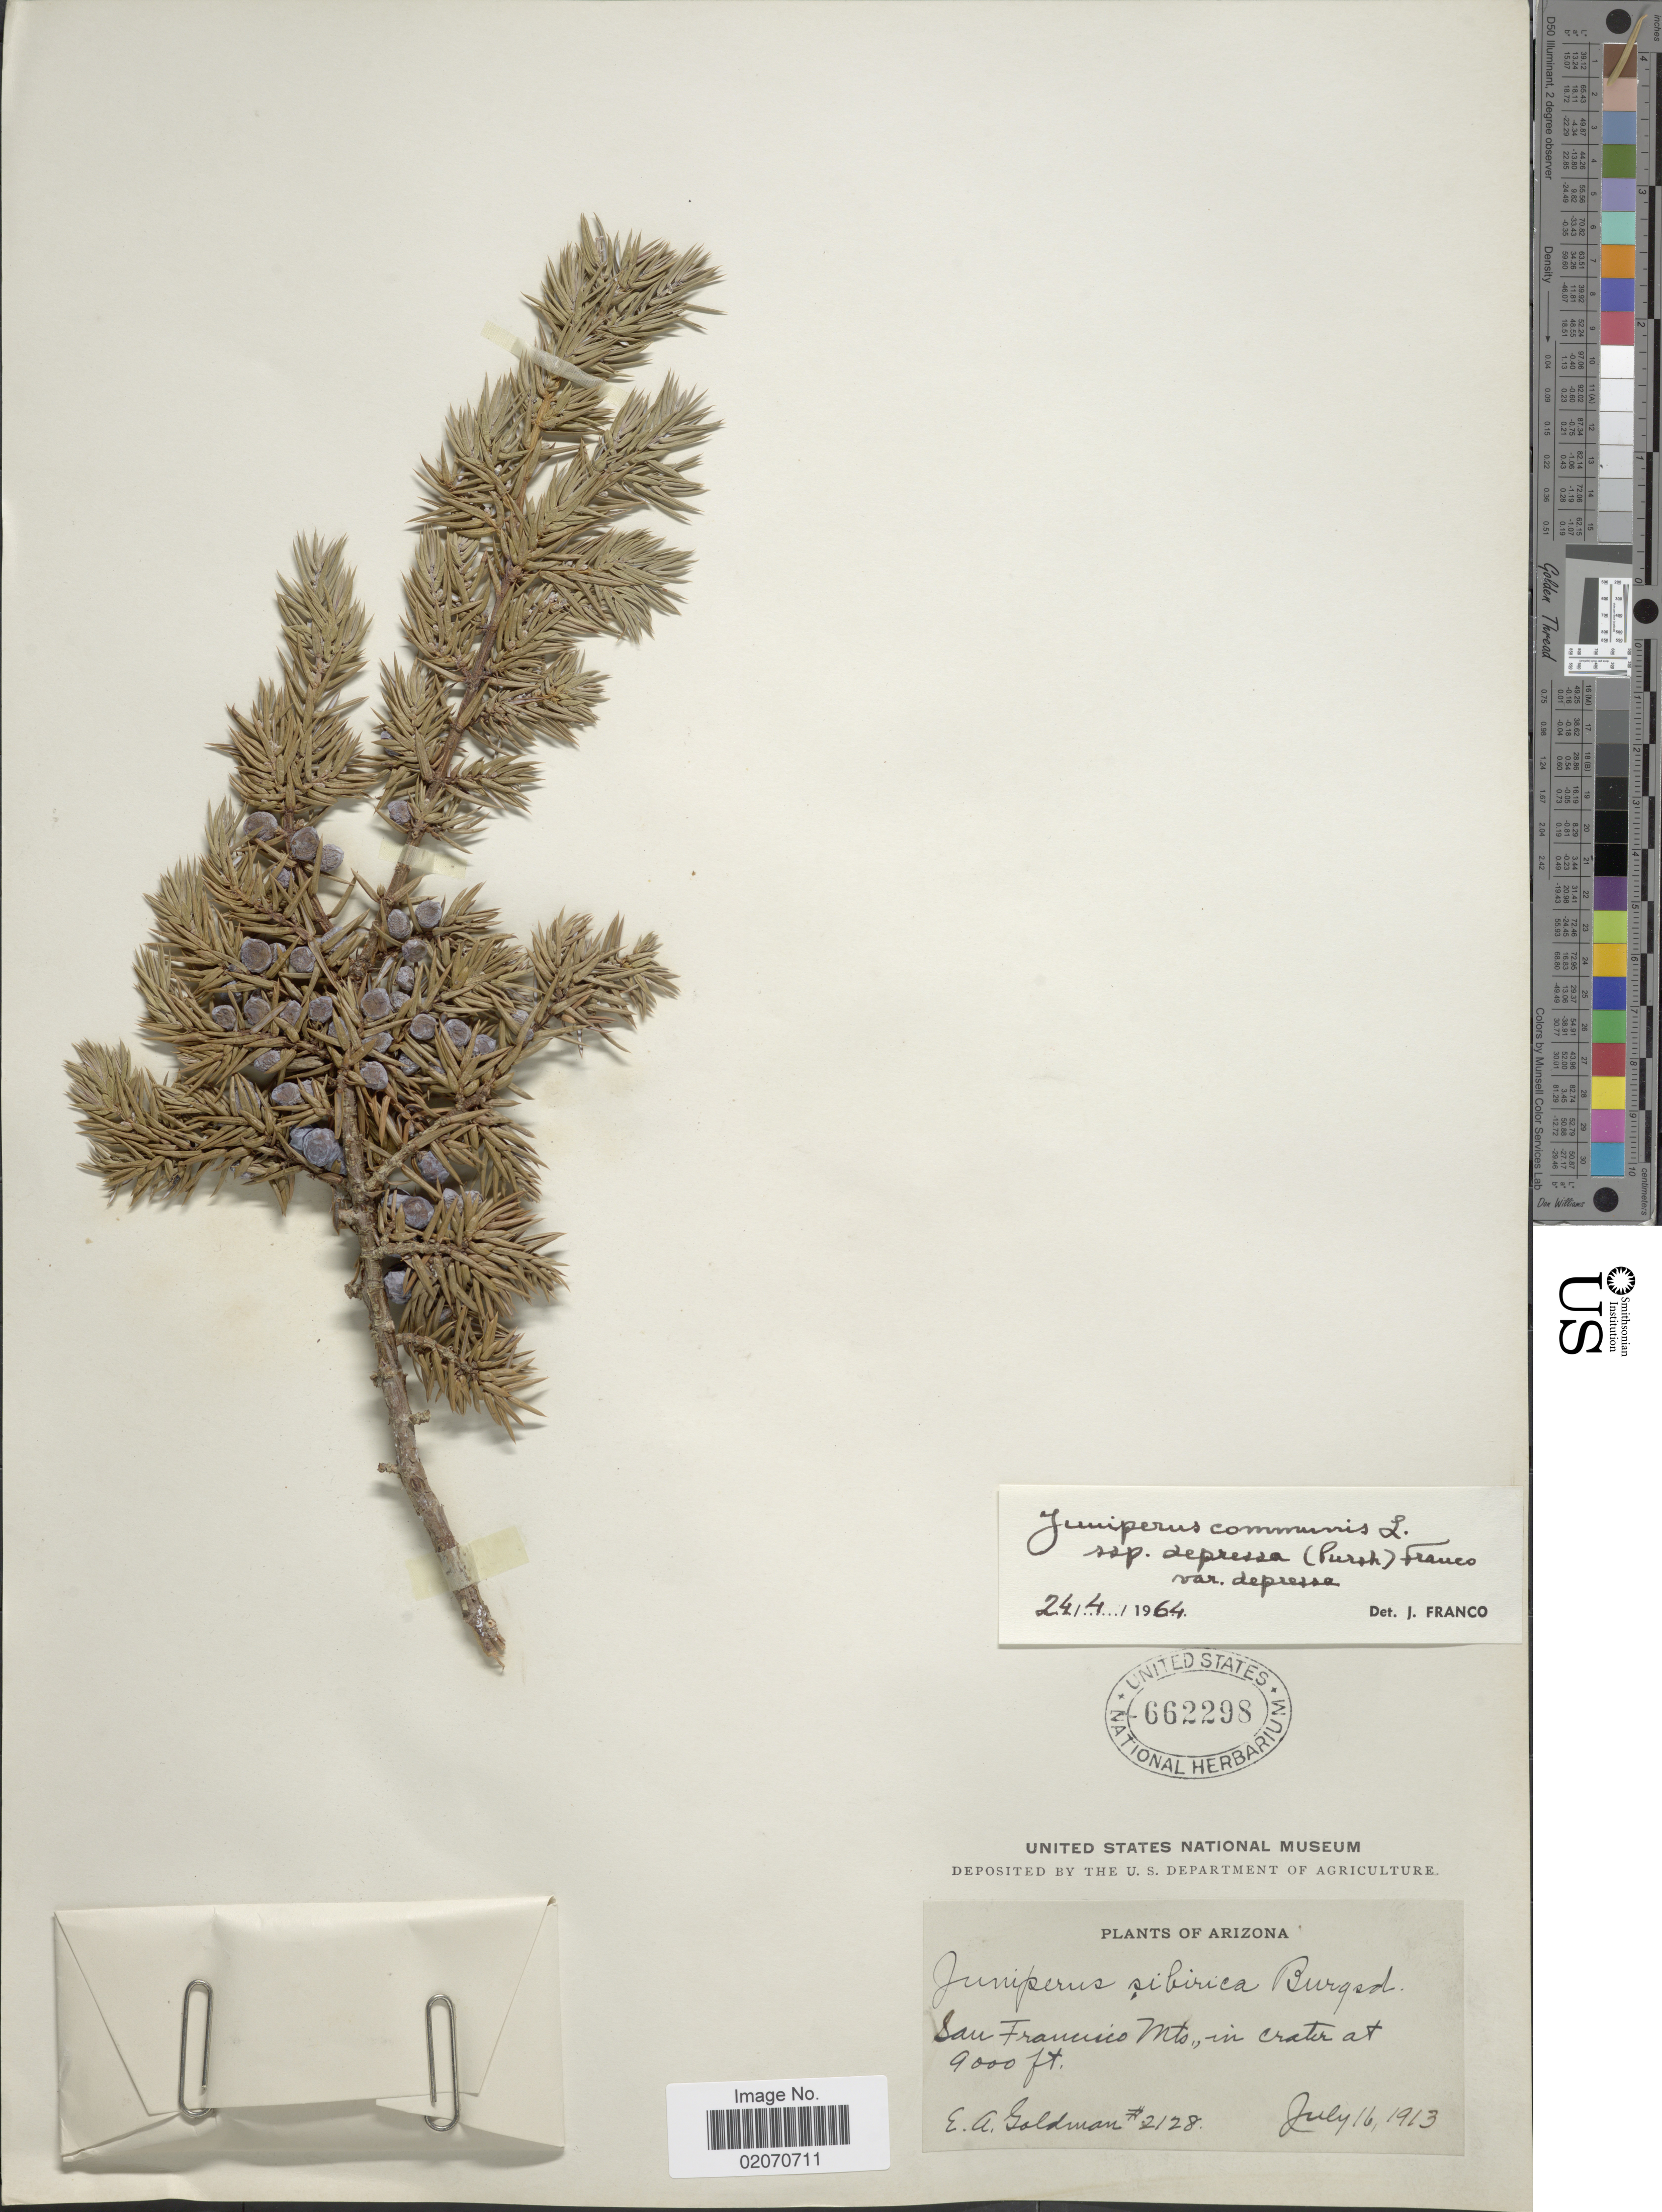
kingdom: Plantae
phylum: Tracheophyta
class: Pinopsida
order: Pinales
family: Cupressaceae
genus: Juniperus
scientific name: Juniperus communis subsp. depressa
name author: (Pursh) Franco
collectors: E. A. Goldman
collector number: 2128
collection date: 1913-07-16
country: United States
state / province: Arizona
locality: San Francisco Mts.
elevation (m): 2743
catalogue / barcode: US 662298